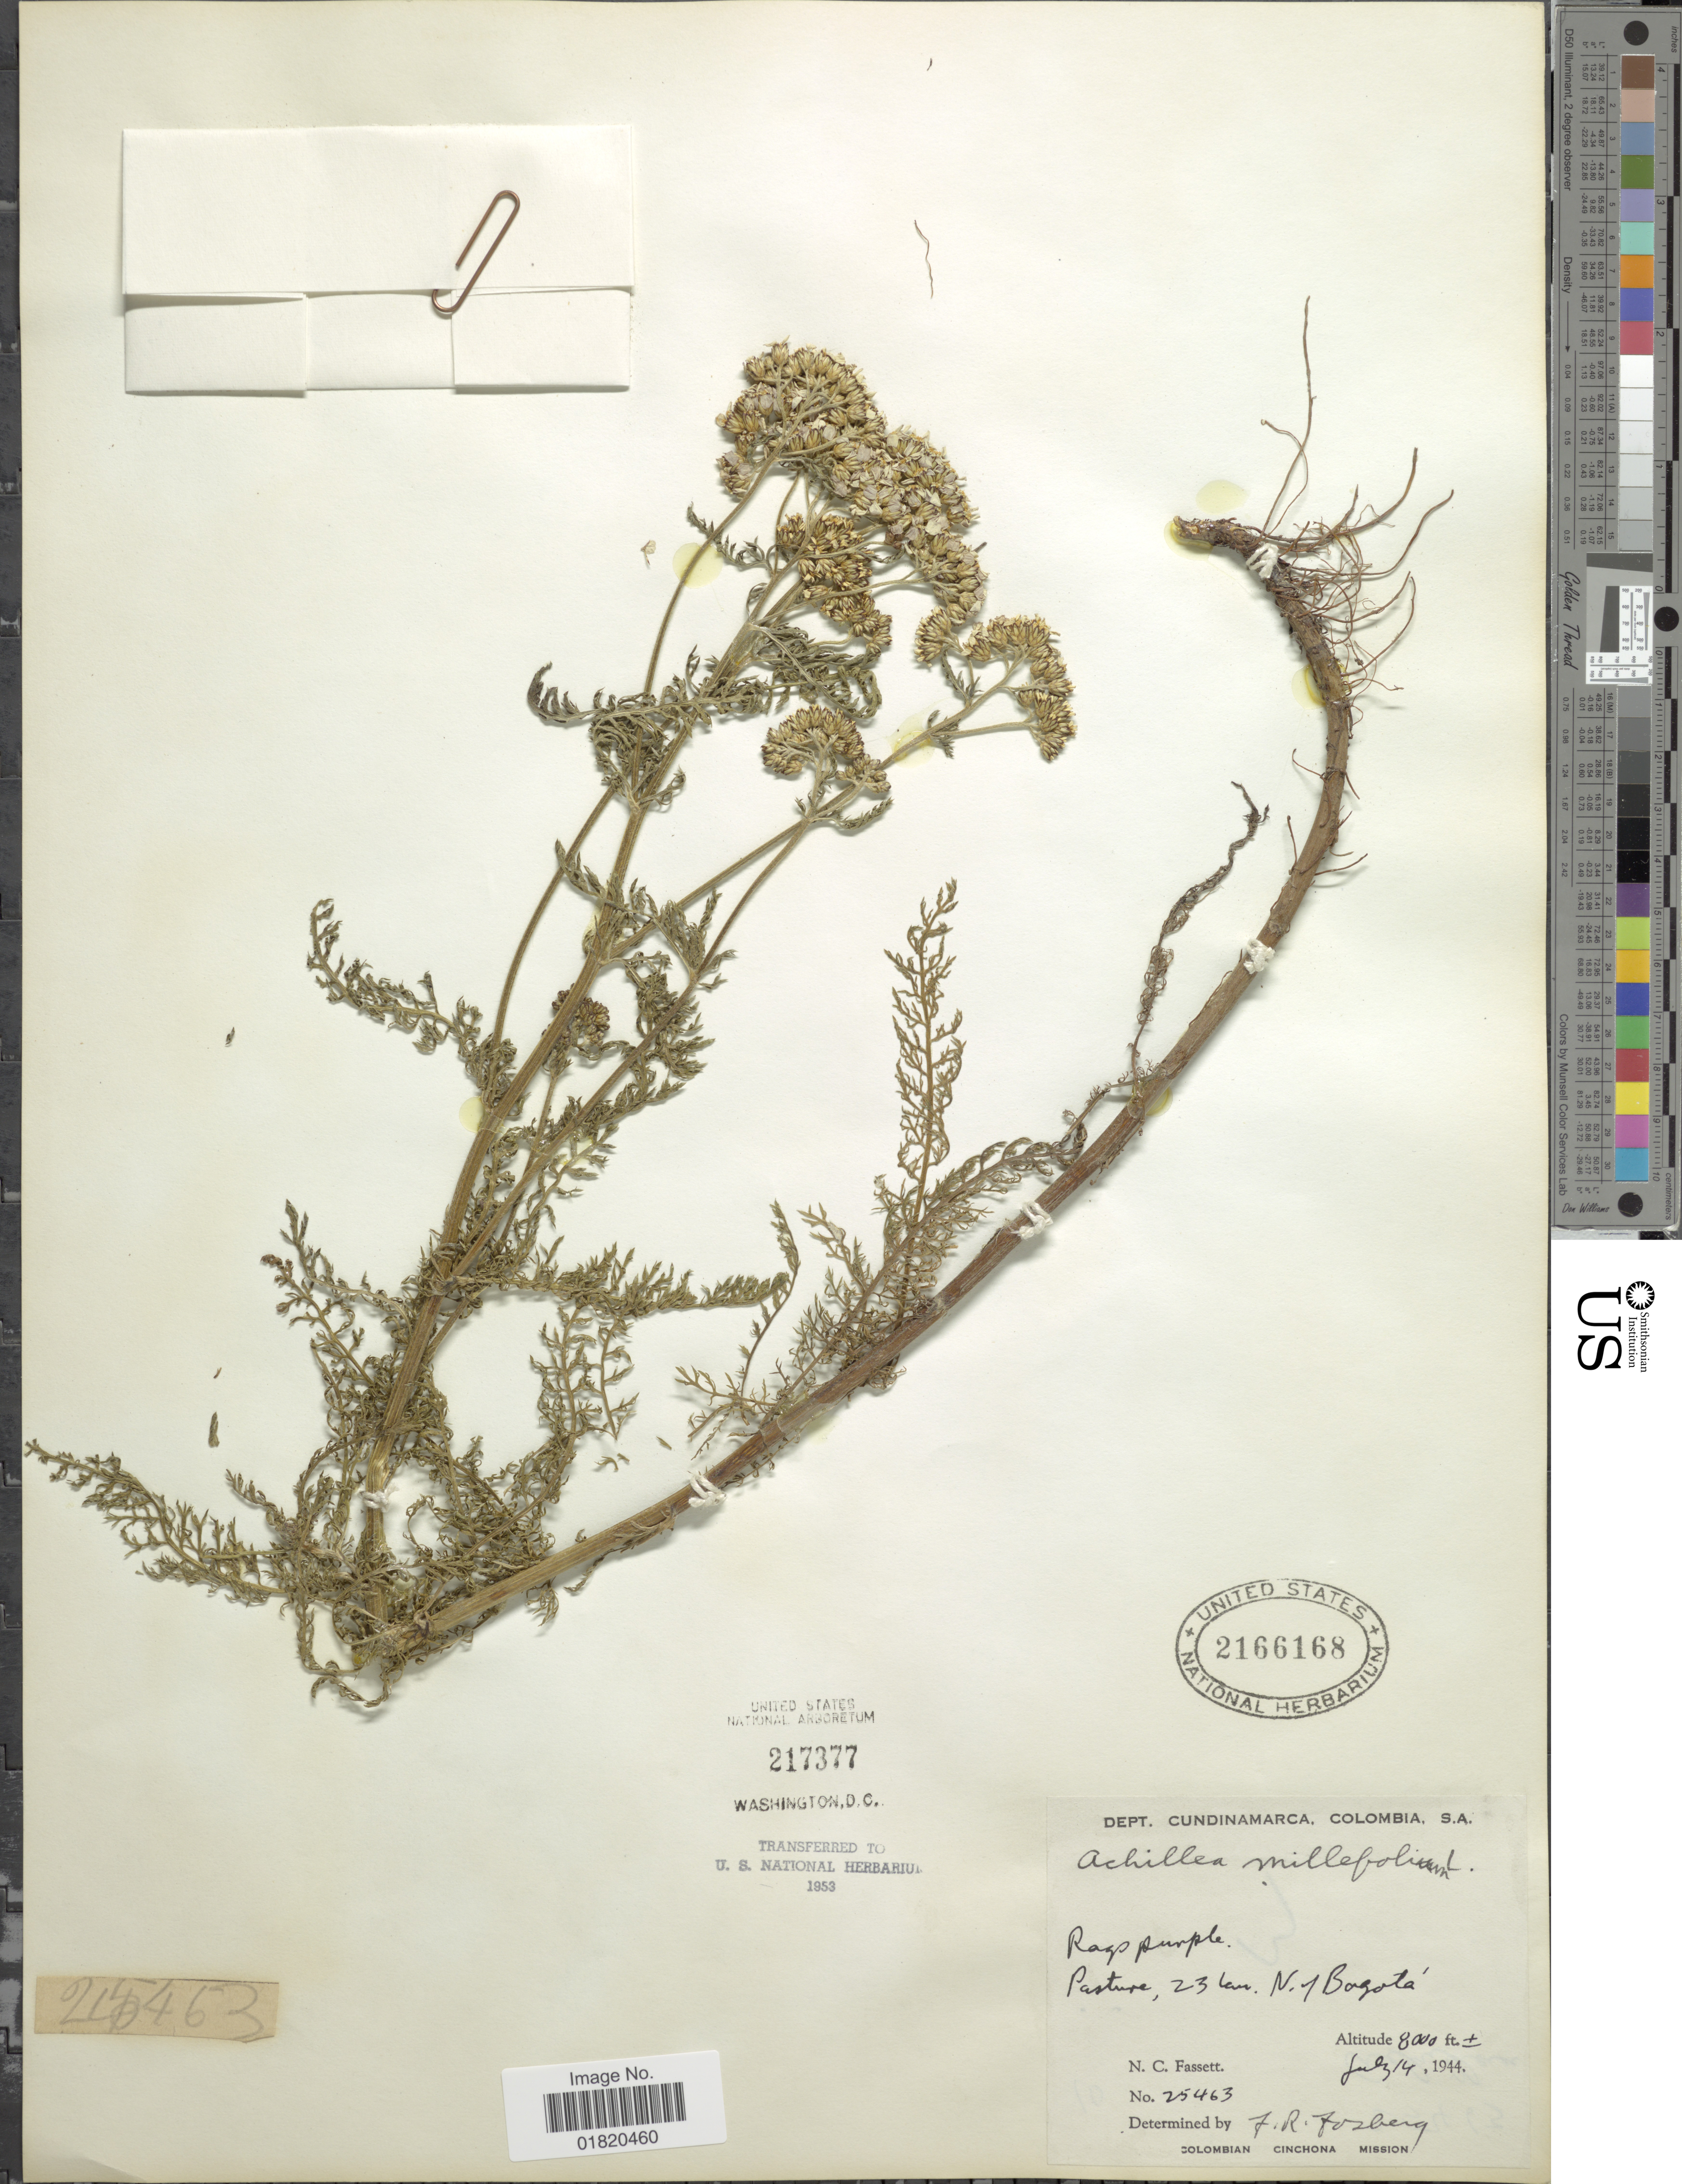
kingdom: Plantae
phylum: Tracheophyta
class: Magnoliopsida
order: Asterales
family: Asteraceae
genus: Achillea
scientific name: Achillea millefolium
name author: L.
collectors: N. C. Fassett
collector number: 25463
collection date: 1944-07-14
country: Colombia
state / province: Cundinamarca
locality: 23 km. N. of Bogotá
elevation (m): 2438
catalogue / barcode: US 2166168